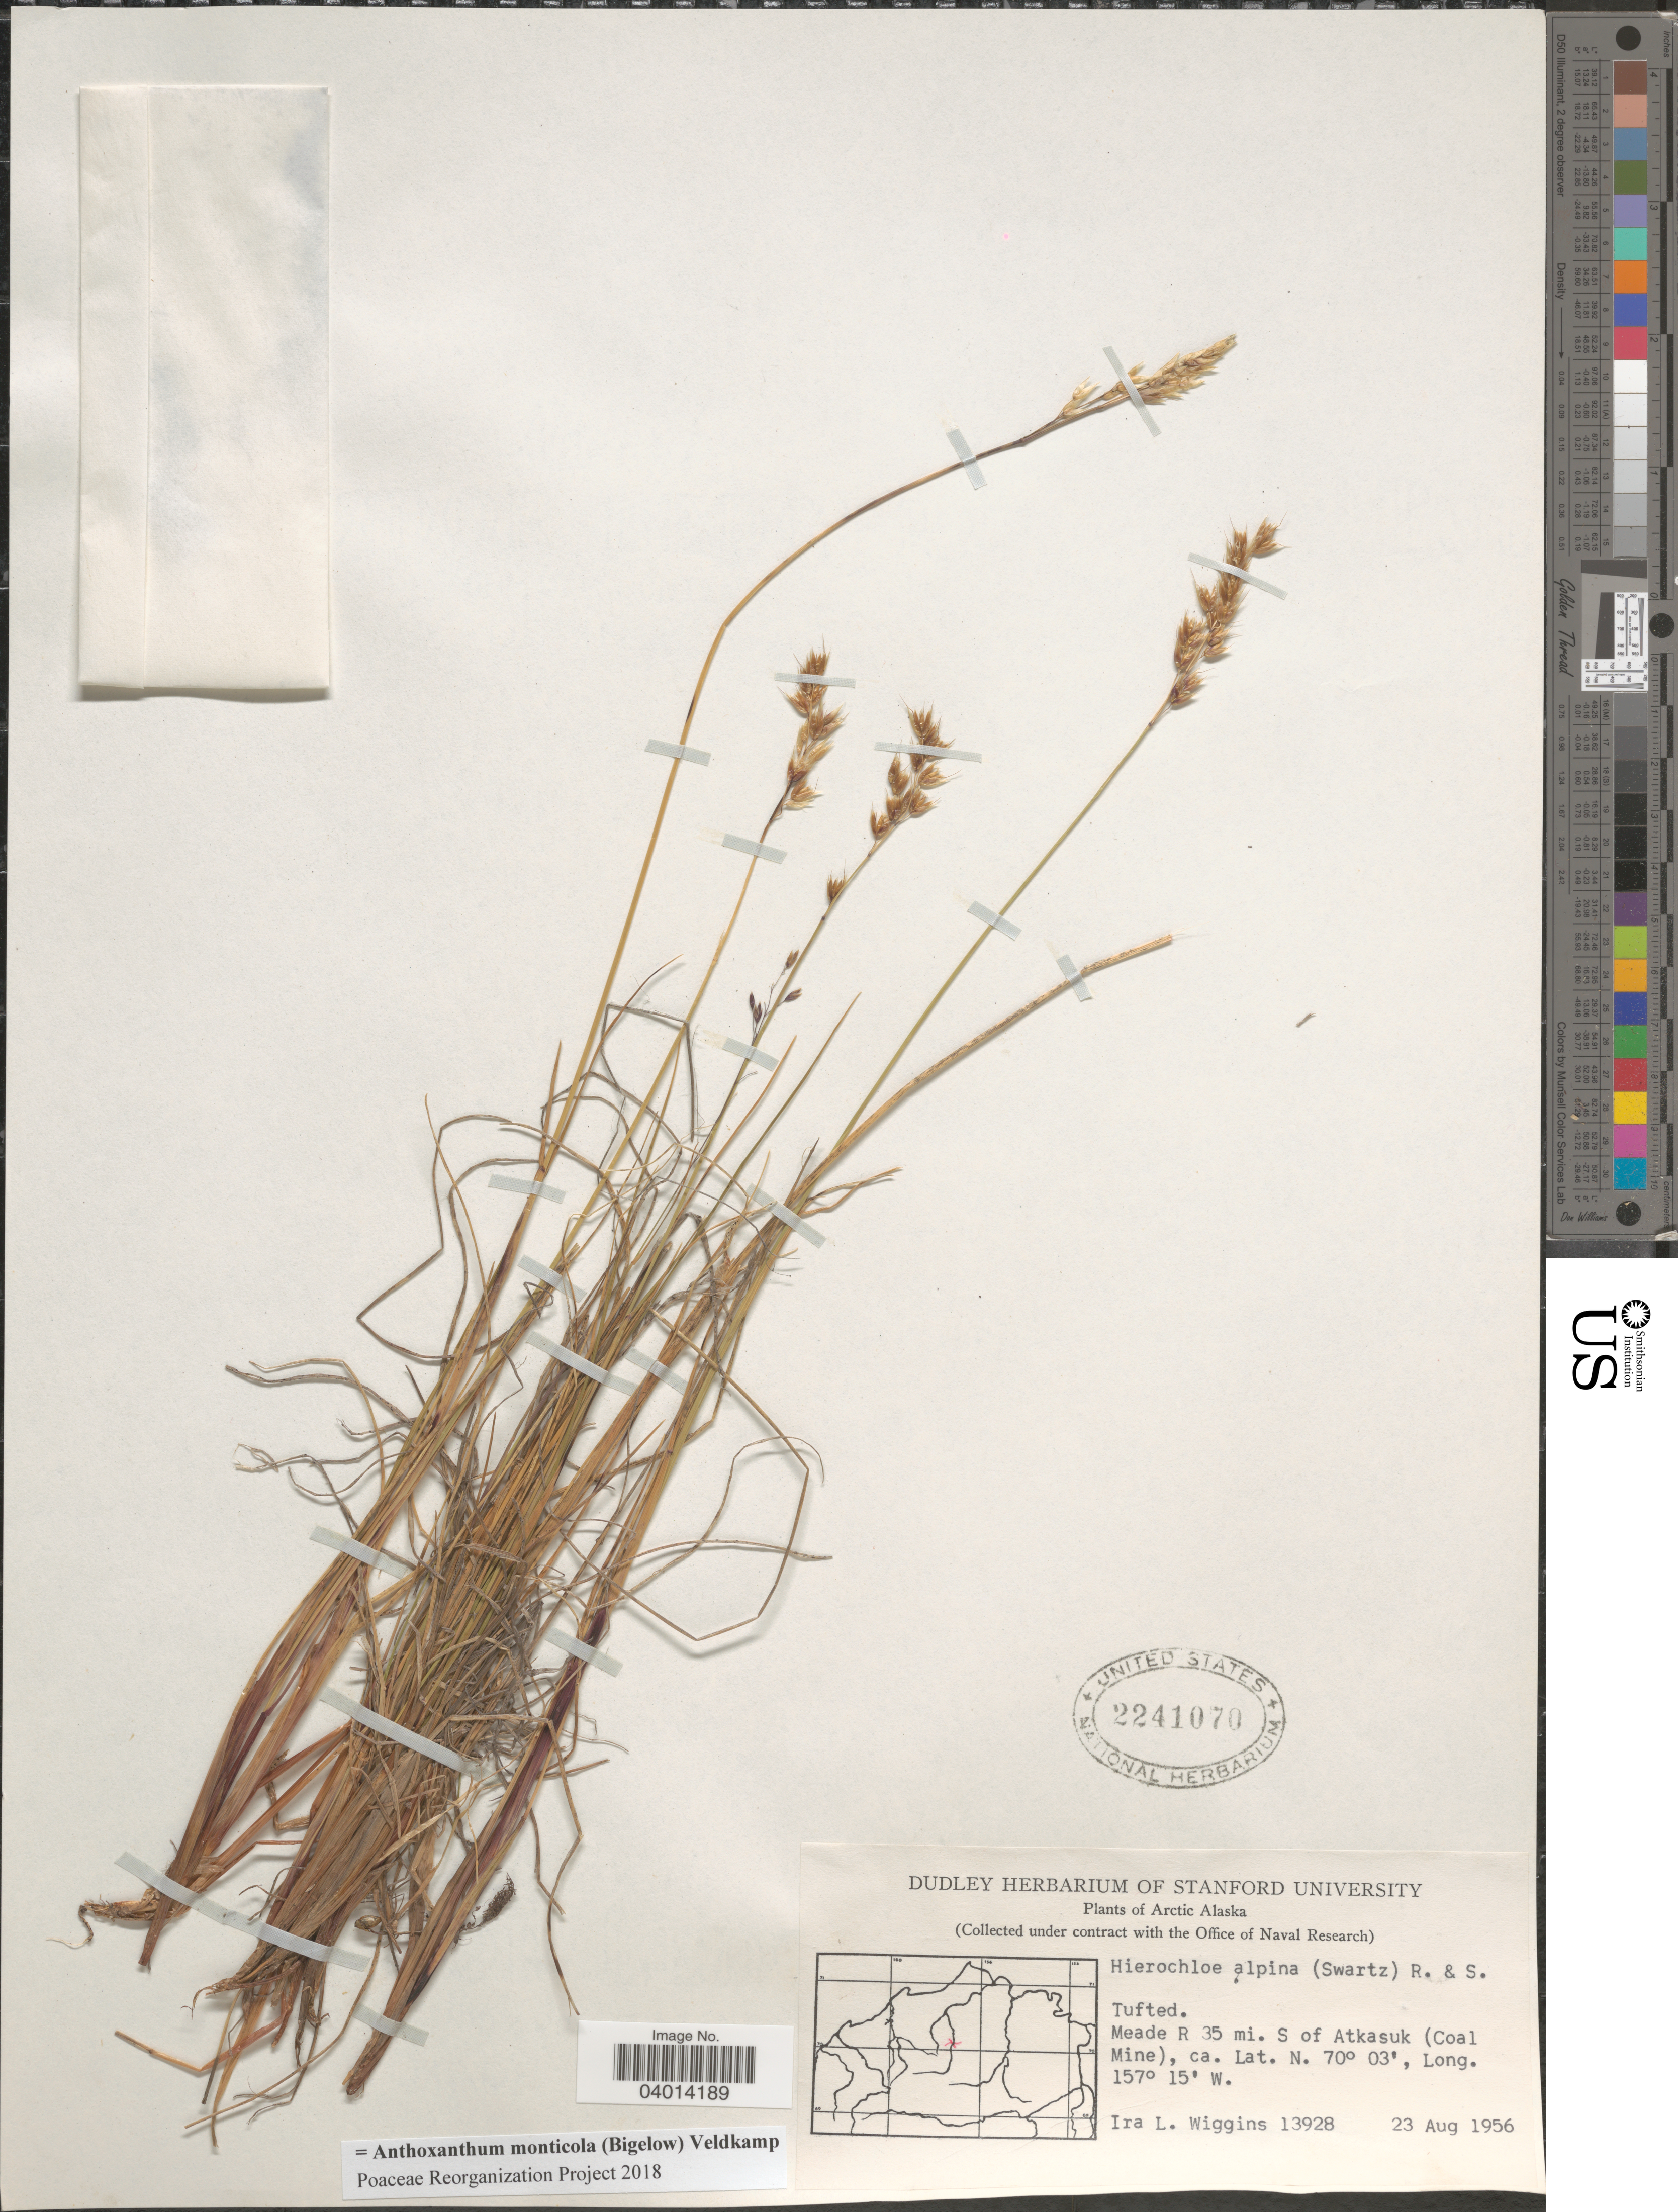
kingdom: Plantae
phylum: Tracheophyta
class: Liliopsida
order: Poales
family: Poaceae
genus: Anthoxanthum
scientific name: Anthoxanthum monticola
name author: (Bigelow) Veldkamp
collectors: I. L. Wiggins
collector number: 13928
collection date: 1956-08-23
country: United States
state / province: Alaska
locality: Arctic Alaska. Meade R 35 mi. S of Atkasuk (Coal Mine).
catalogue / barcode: US 2241070